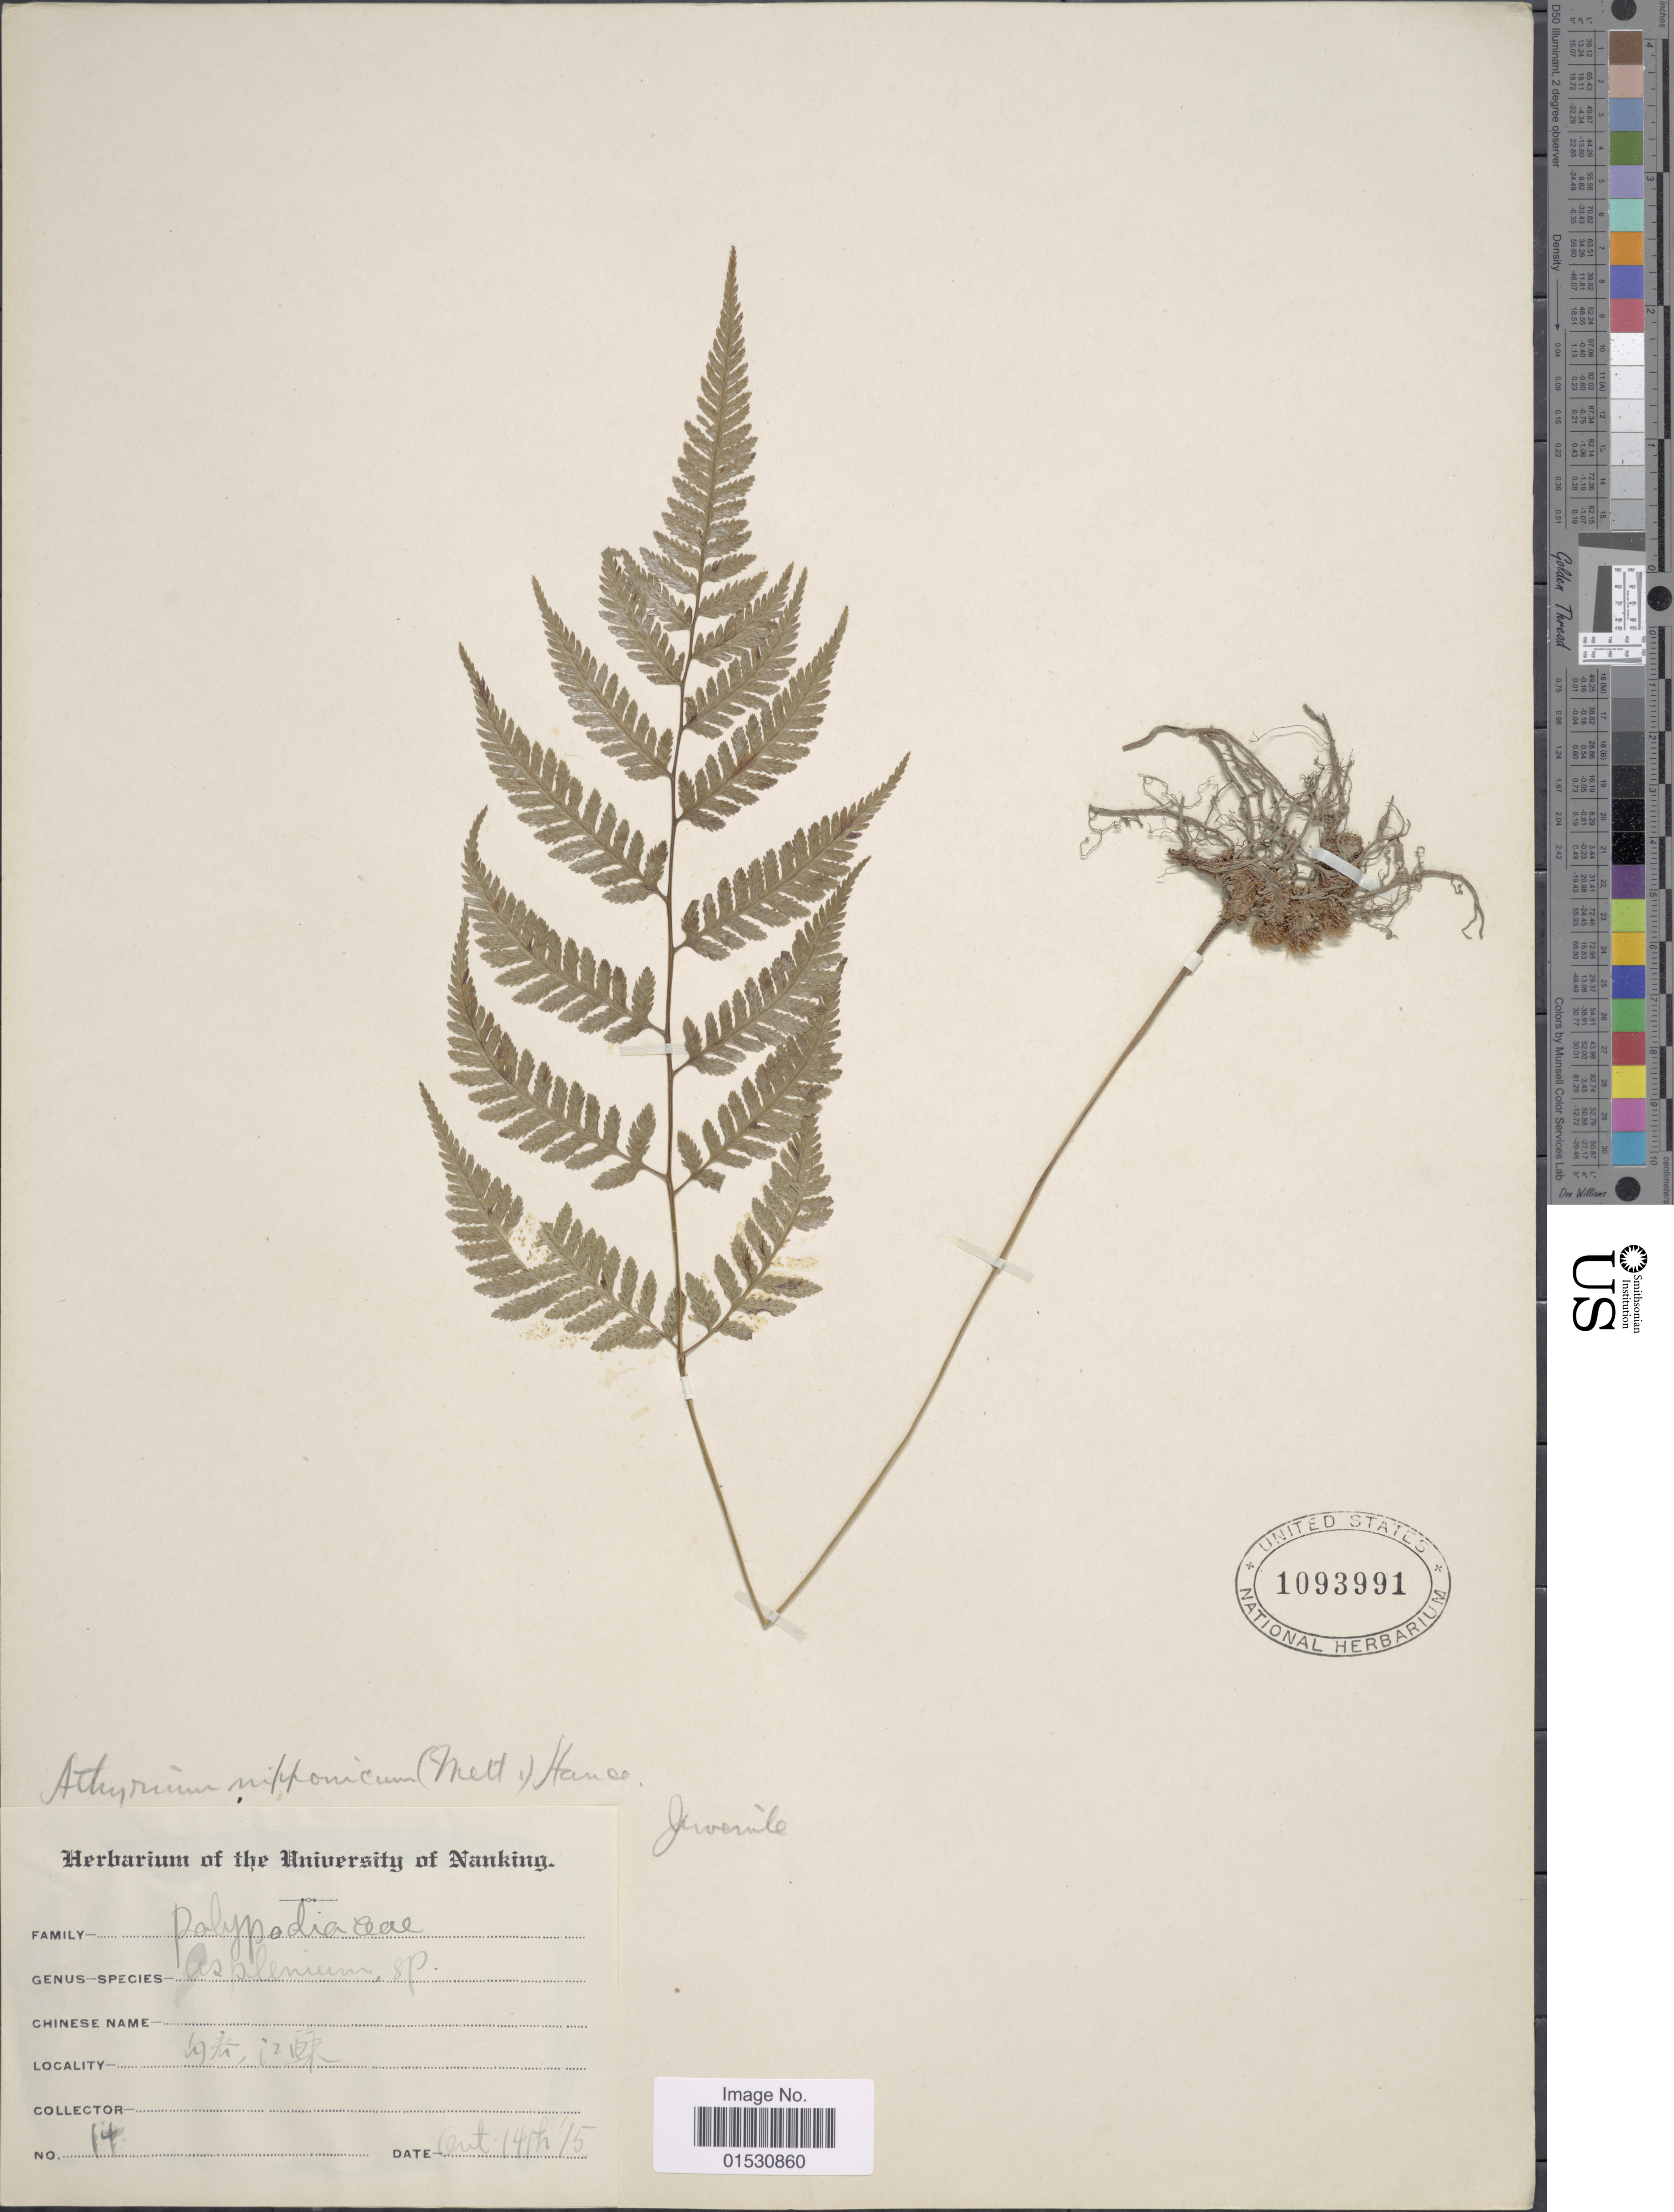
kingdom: Plantae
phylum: Tracheophyta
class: Polypodiopsida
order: Polypodiales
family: Athyriaceae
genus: Athyrium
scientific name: Athyrium nipponicum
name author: (Mett.) Hance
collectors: ex herb. University of Nanking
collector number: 14*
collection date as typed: Transcribed d/m/y: 14/10/15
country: China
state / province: Jiangsu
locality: Jurong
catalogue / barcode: US 1093991